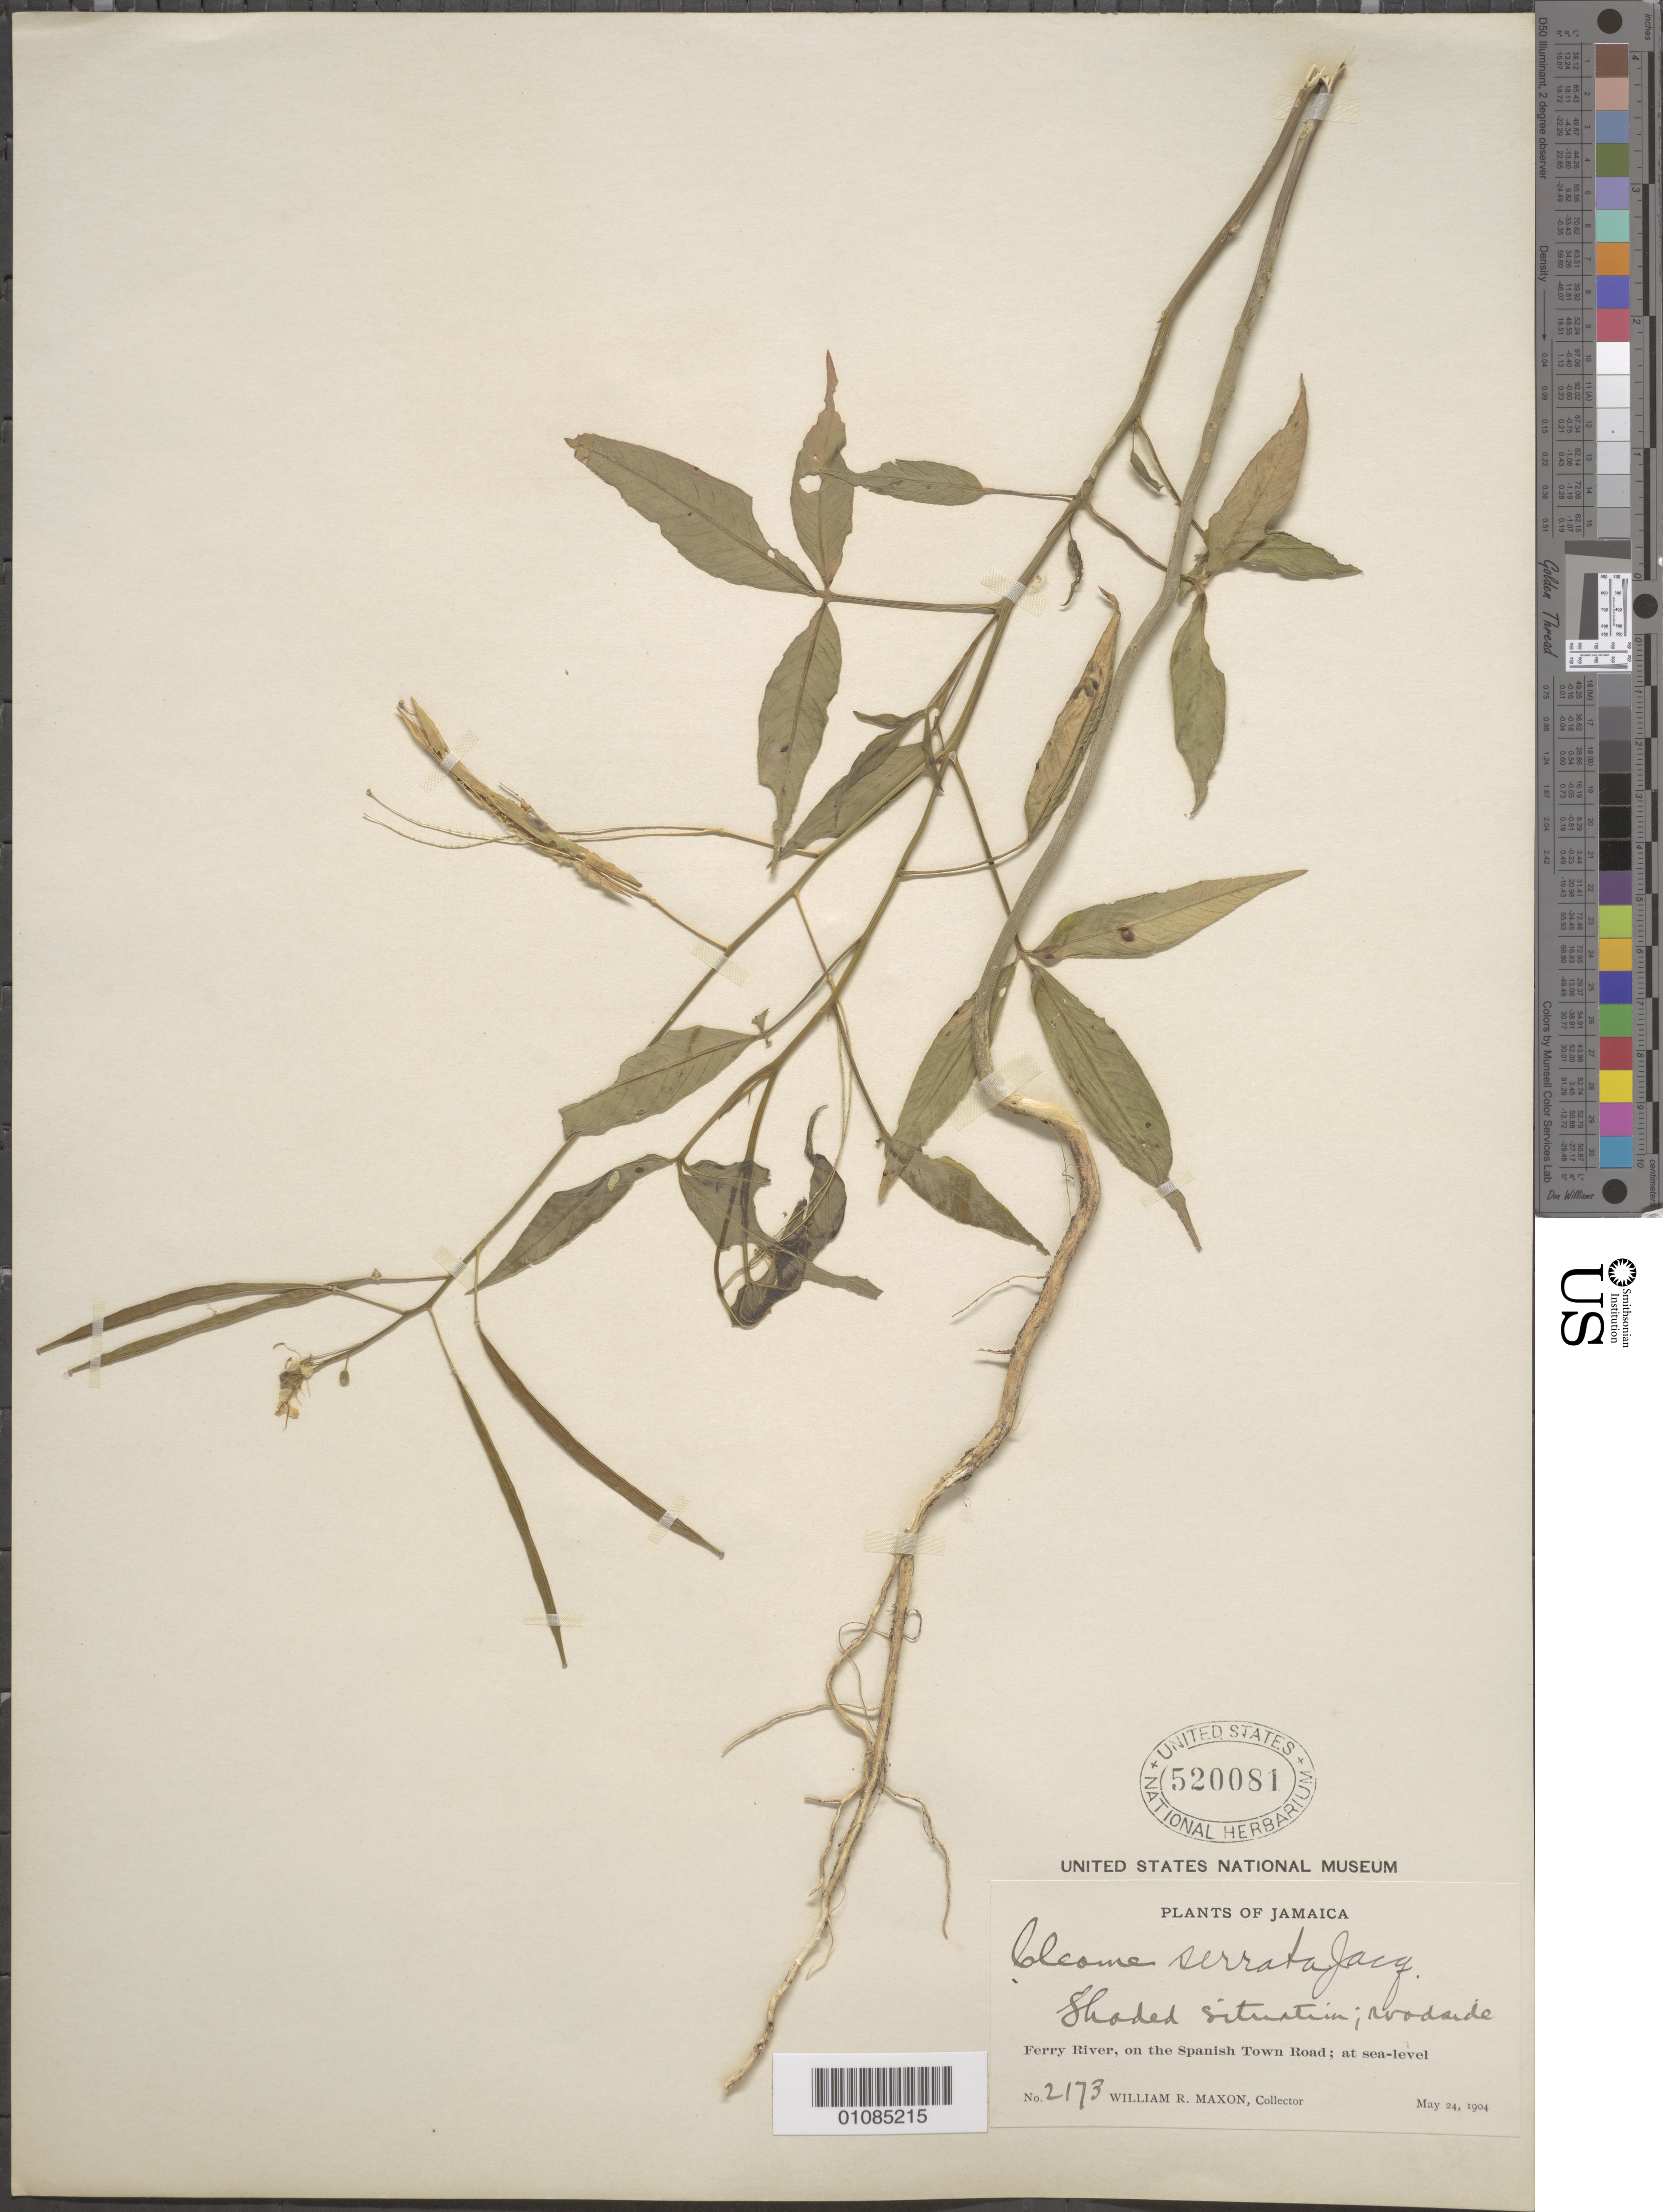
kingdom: Plantae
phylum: Tracheophyta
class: Magnoliopsida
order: Brassicales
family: Cleomaceae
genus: Cleoserrata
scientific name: Cleoserrata serrata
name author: (Jacq.) Iltis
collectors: W. R. Maxon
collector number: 2173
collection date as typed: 24 May 1904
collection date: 1904-05-24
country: Jamaica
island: Jamaica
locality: Ferry River, on the Spanish Town Road.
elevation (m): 0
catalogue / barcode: US 520081